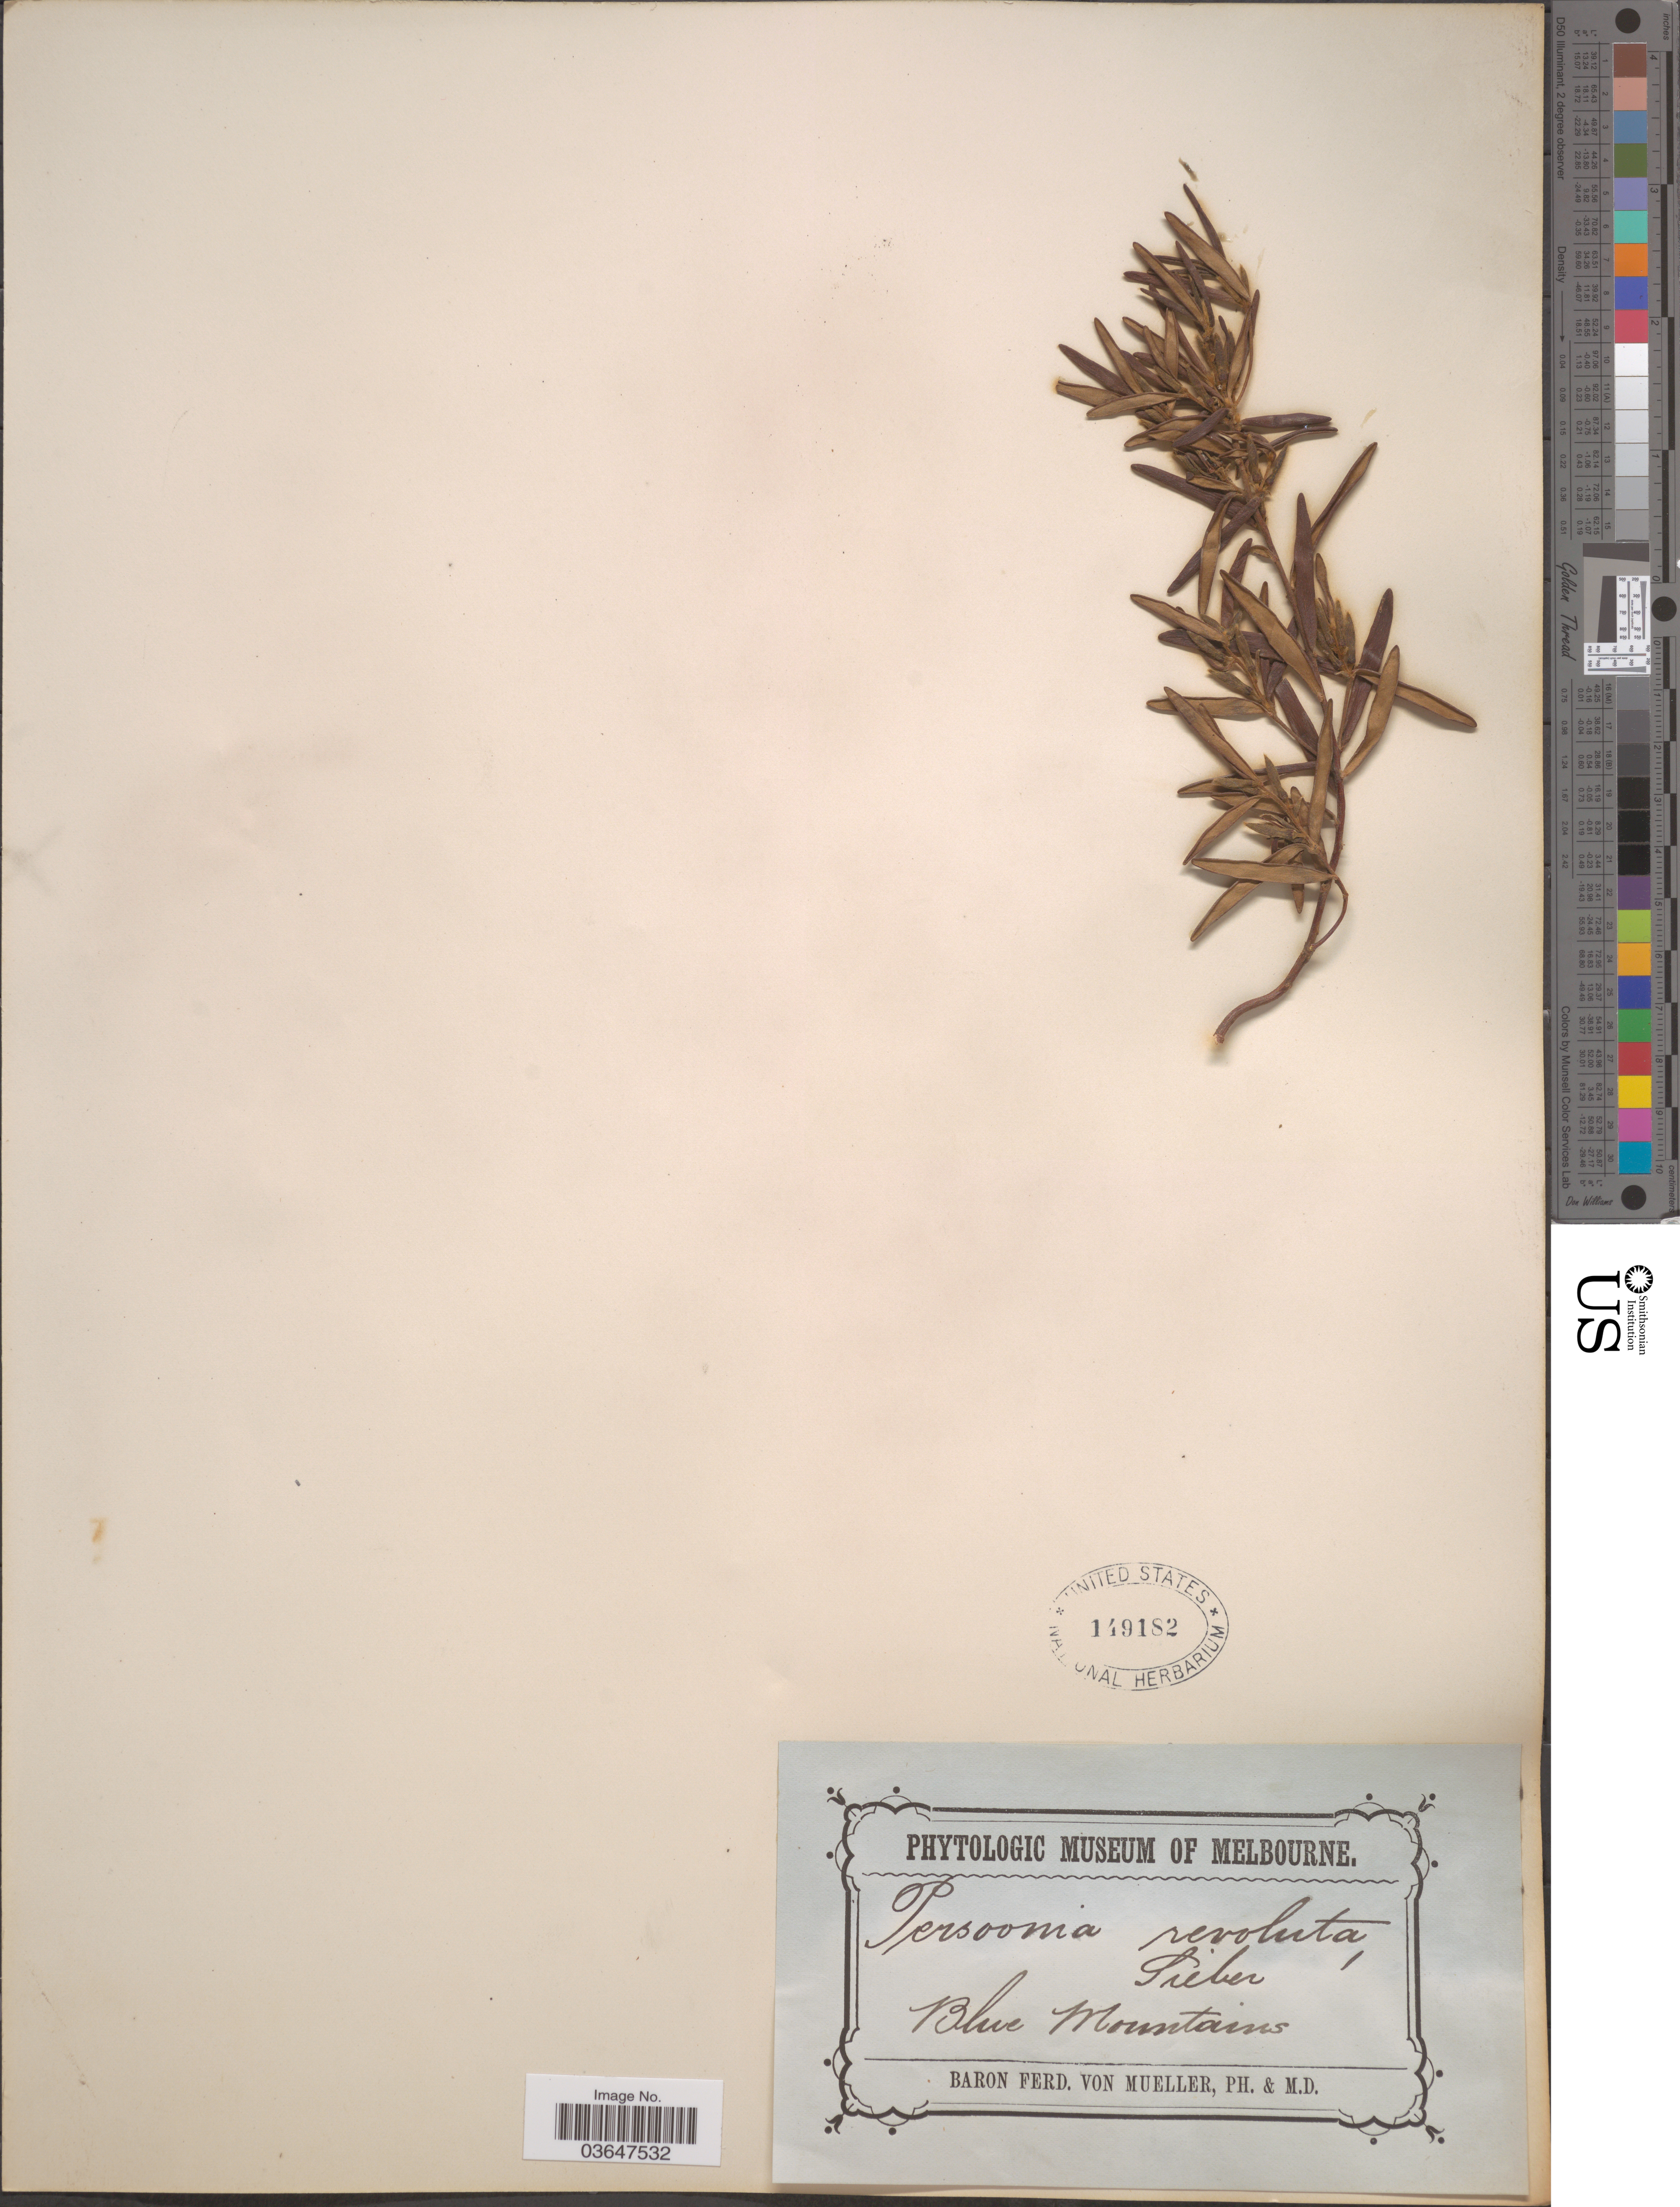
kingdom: Plantae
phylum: Tracheophyta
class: Magnoliopsida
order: Proteales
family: Proteaceae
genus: Persoonia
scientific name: Persoonia revoluta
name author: Sieber ex Schult. & Schult. f.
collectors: B. von Mueller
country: Australia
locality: Blue Mountains.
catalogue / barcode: US 149182